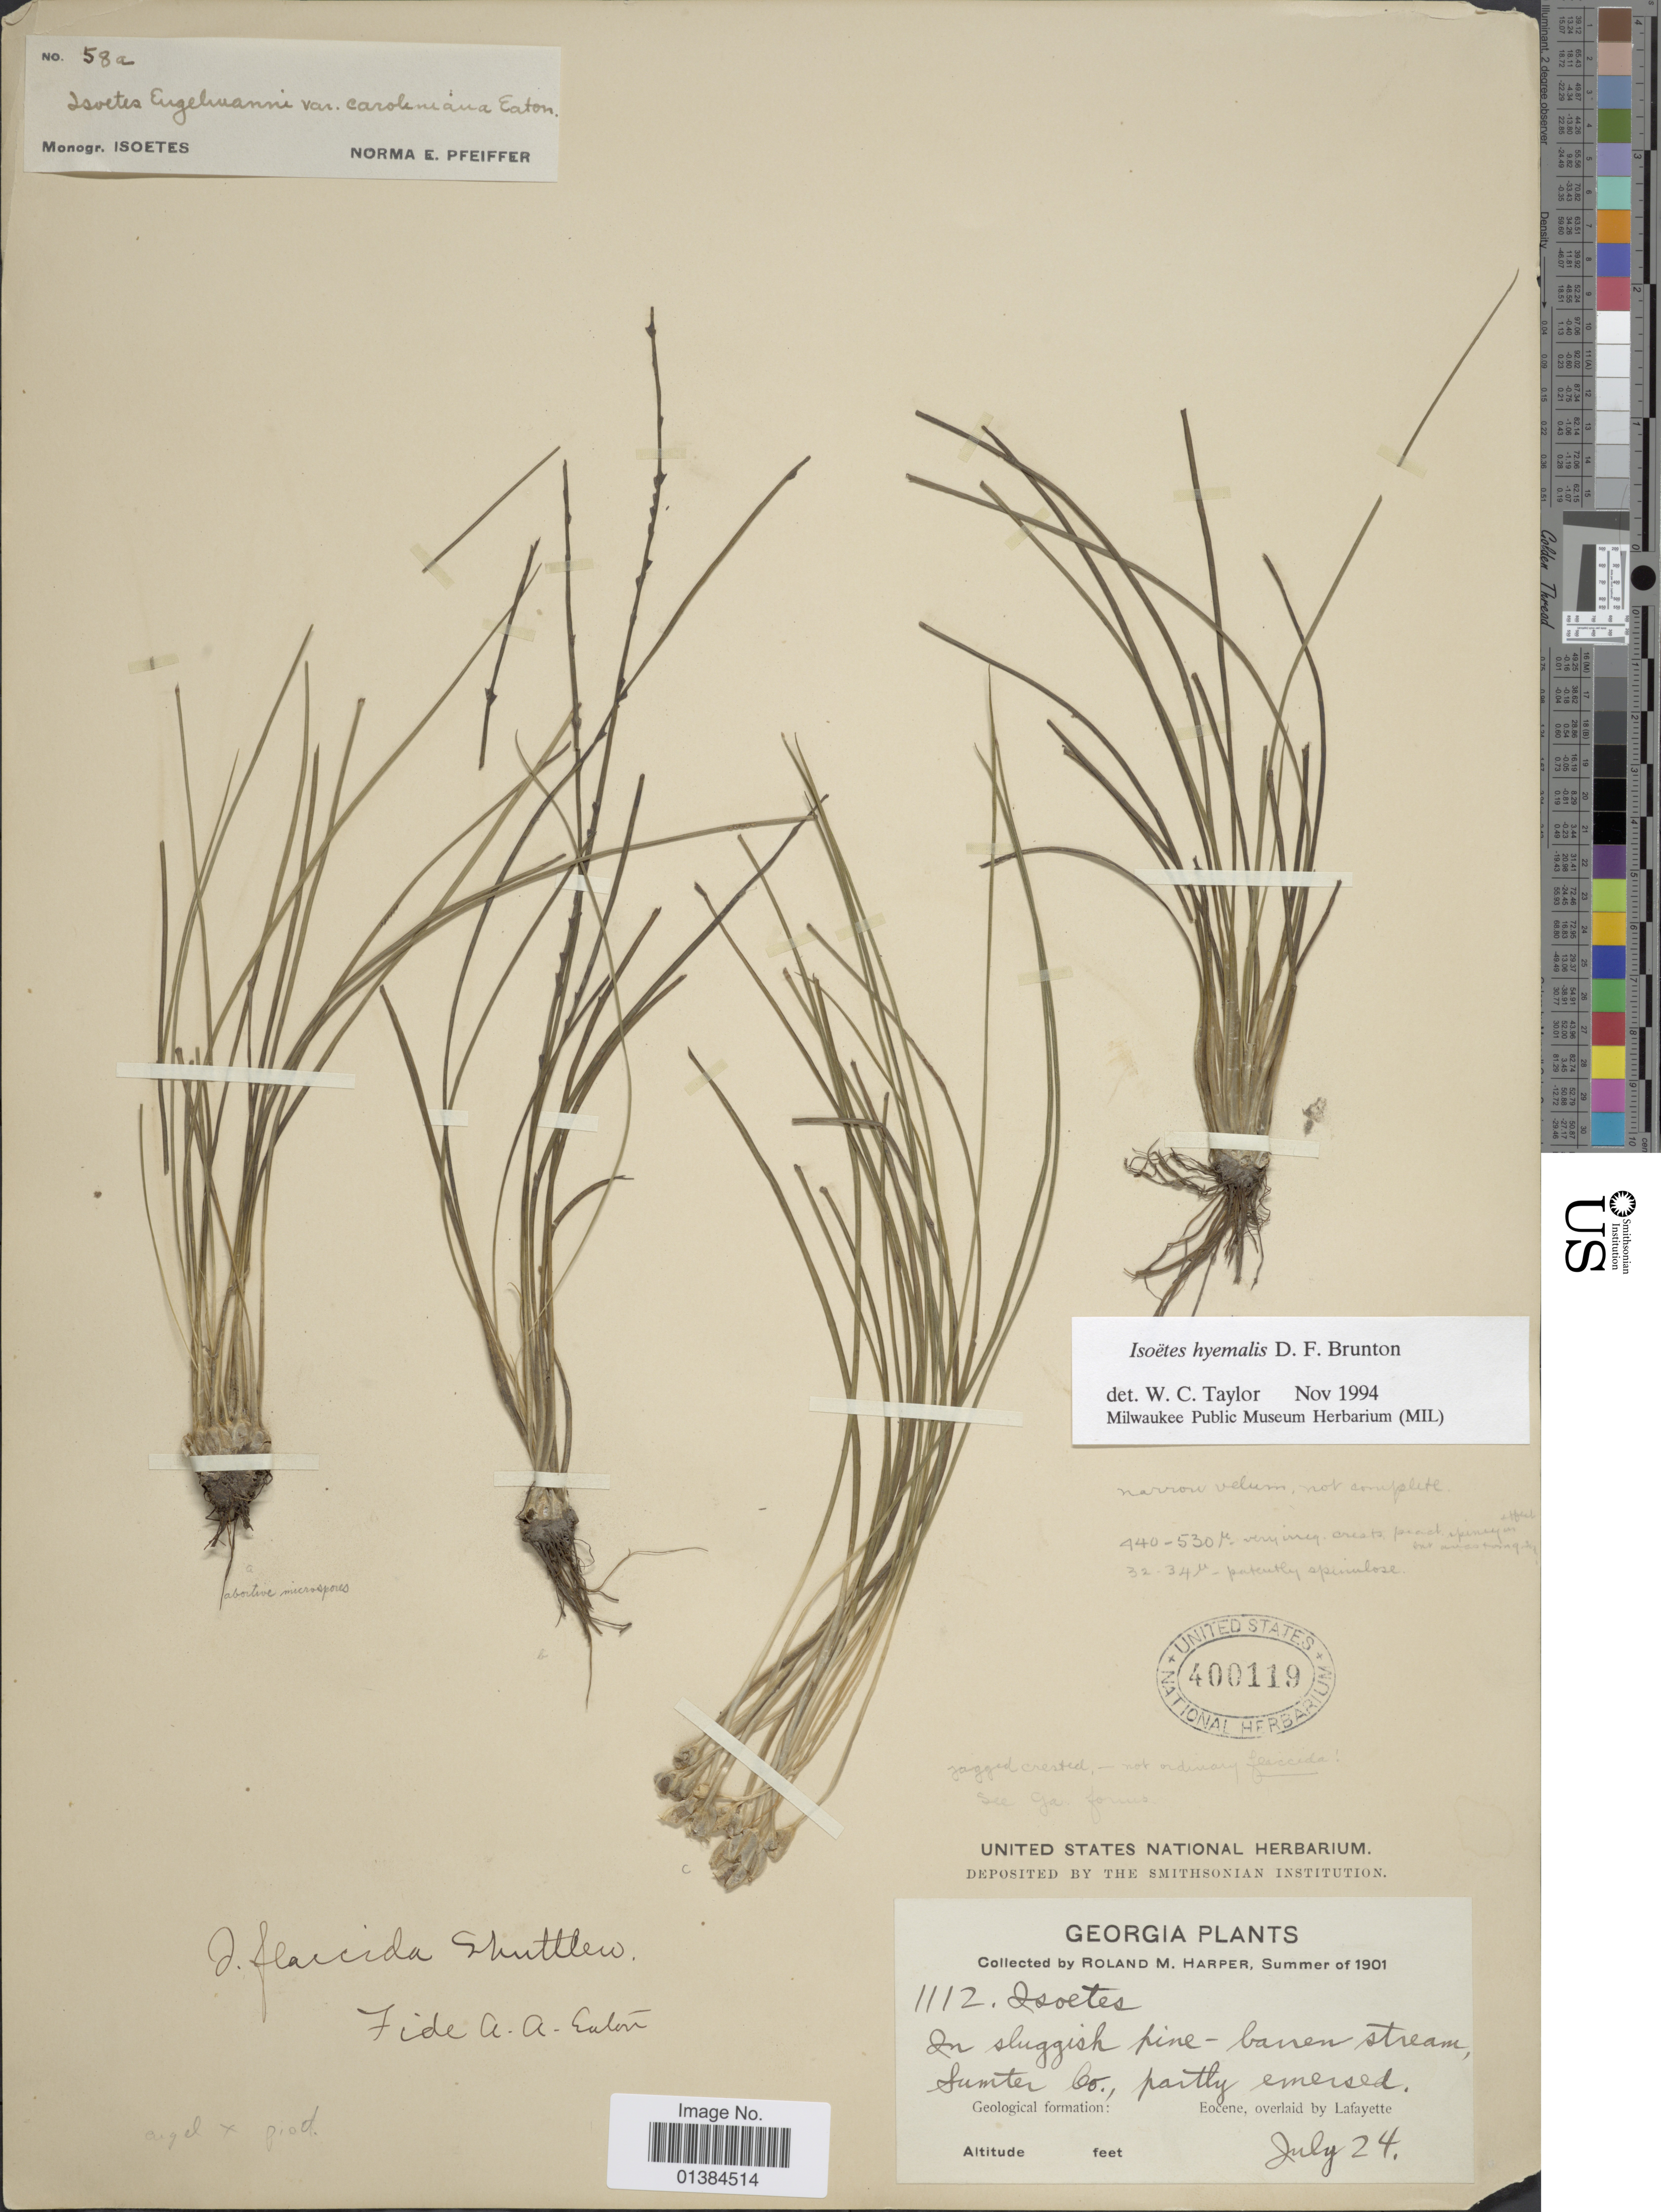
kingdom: Plantae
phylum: Tracheophyta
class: Lycopodiopsida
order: Isoetales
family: Isoetaceae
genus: Isoetes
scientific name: Isoetes hyemalis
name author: D. F. Brunt.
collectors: R. M. Harper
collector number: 1112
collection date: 1901-07-24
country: United States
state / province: Georgia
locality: Sumter Co., partly emersed. Geological formation: Eocene, overlaid by Lafayette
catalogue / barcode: US 400119